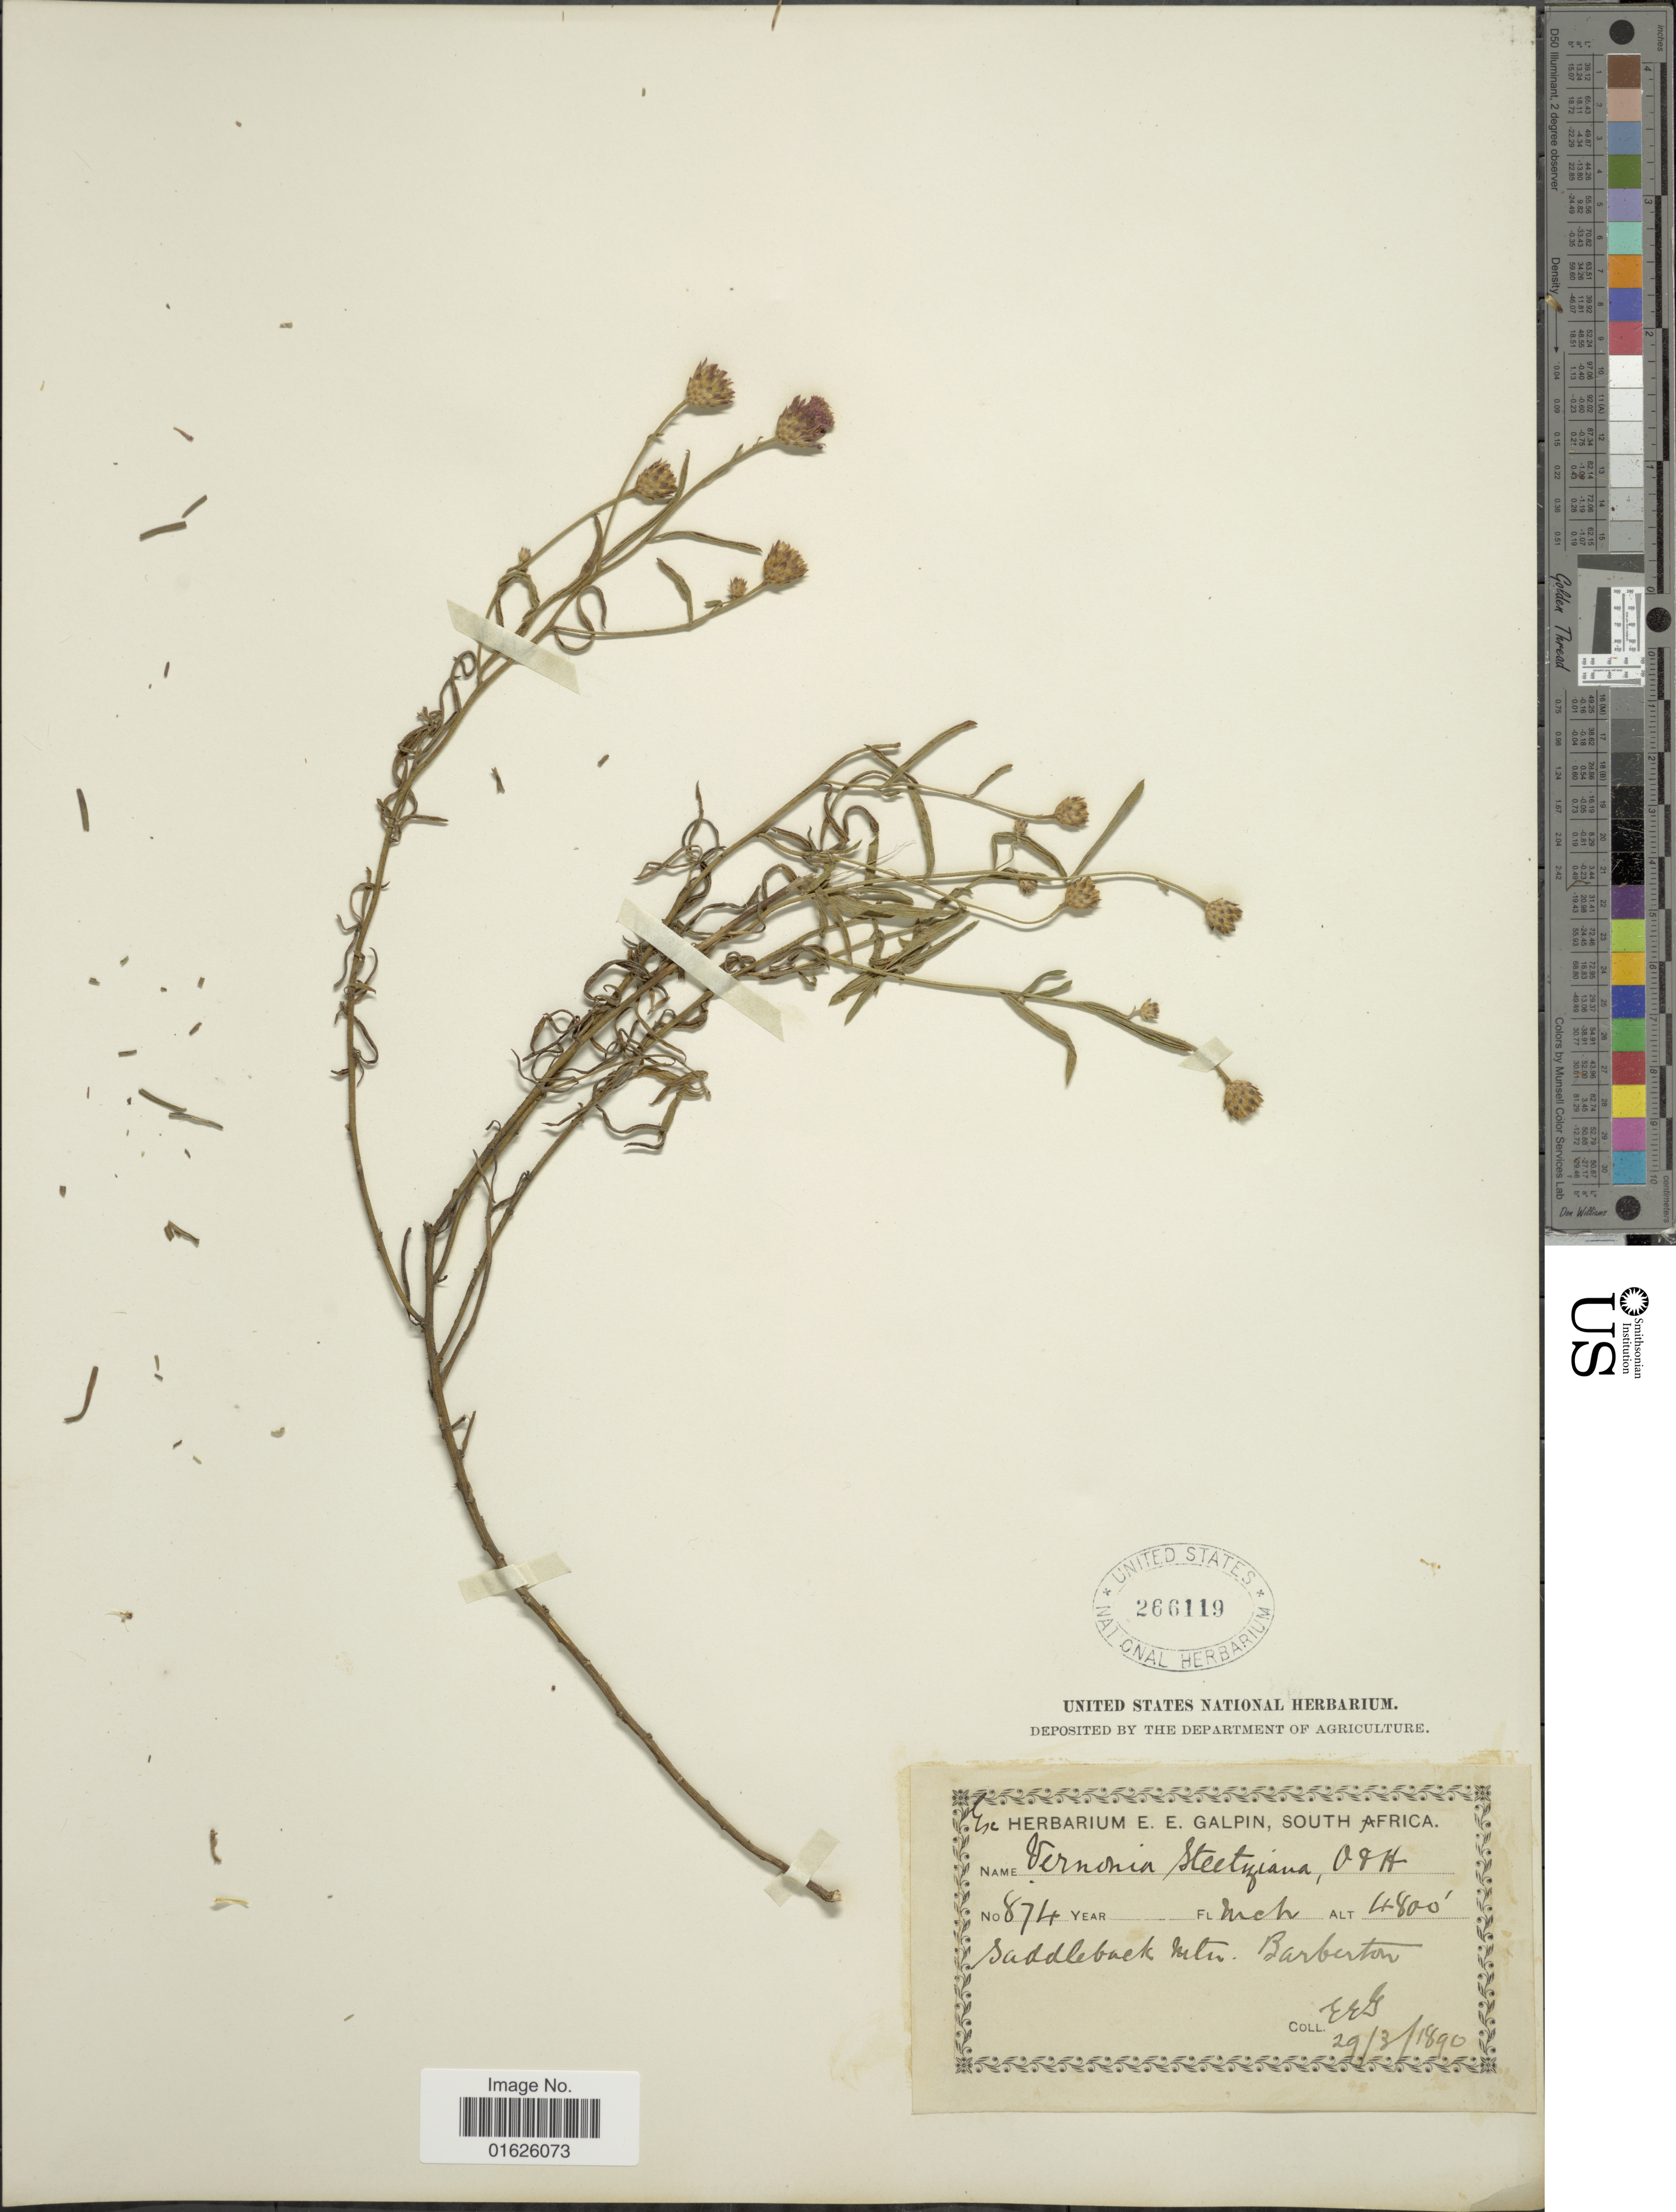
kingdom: Plantae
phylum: Tracheophyta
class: Magnoliopsida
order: Asterales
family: Asteraceae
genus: Polydora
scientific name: Polydora steetziana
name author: (Oliv. & Hiern) H. Rob.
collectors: E. Galpin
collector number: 874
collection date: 1890-03-29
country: South Africa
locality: Saddleback Mtn, Barberton.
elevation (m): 4800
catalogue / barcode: US 266119